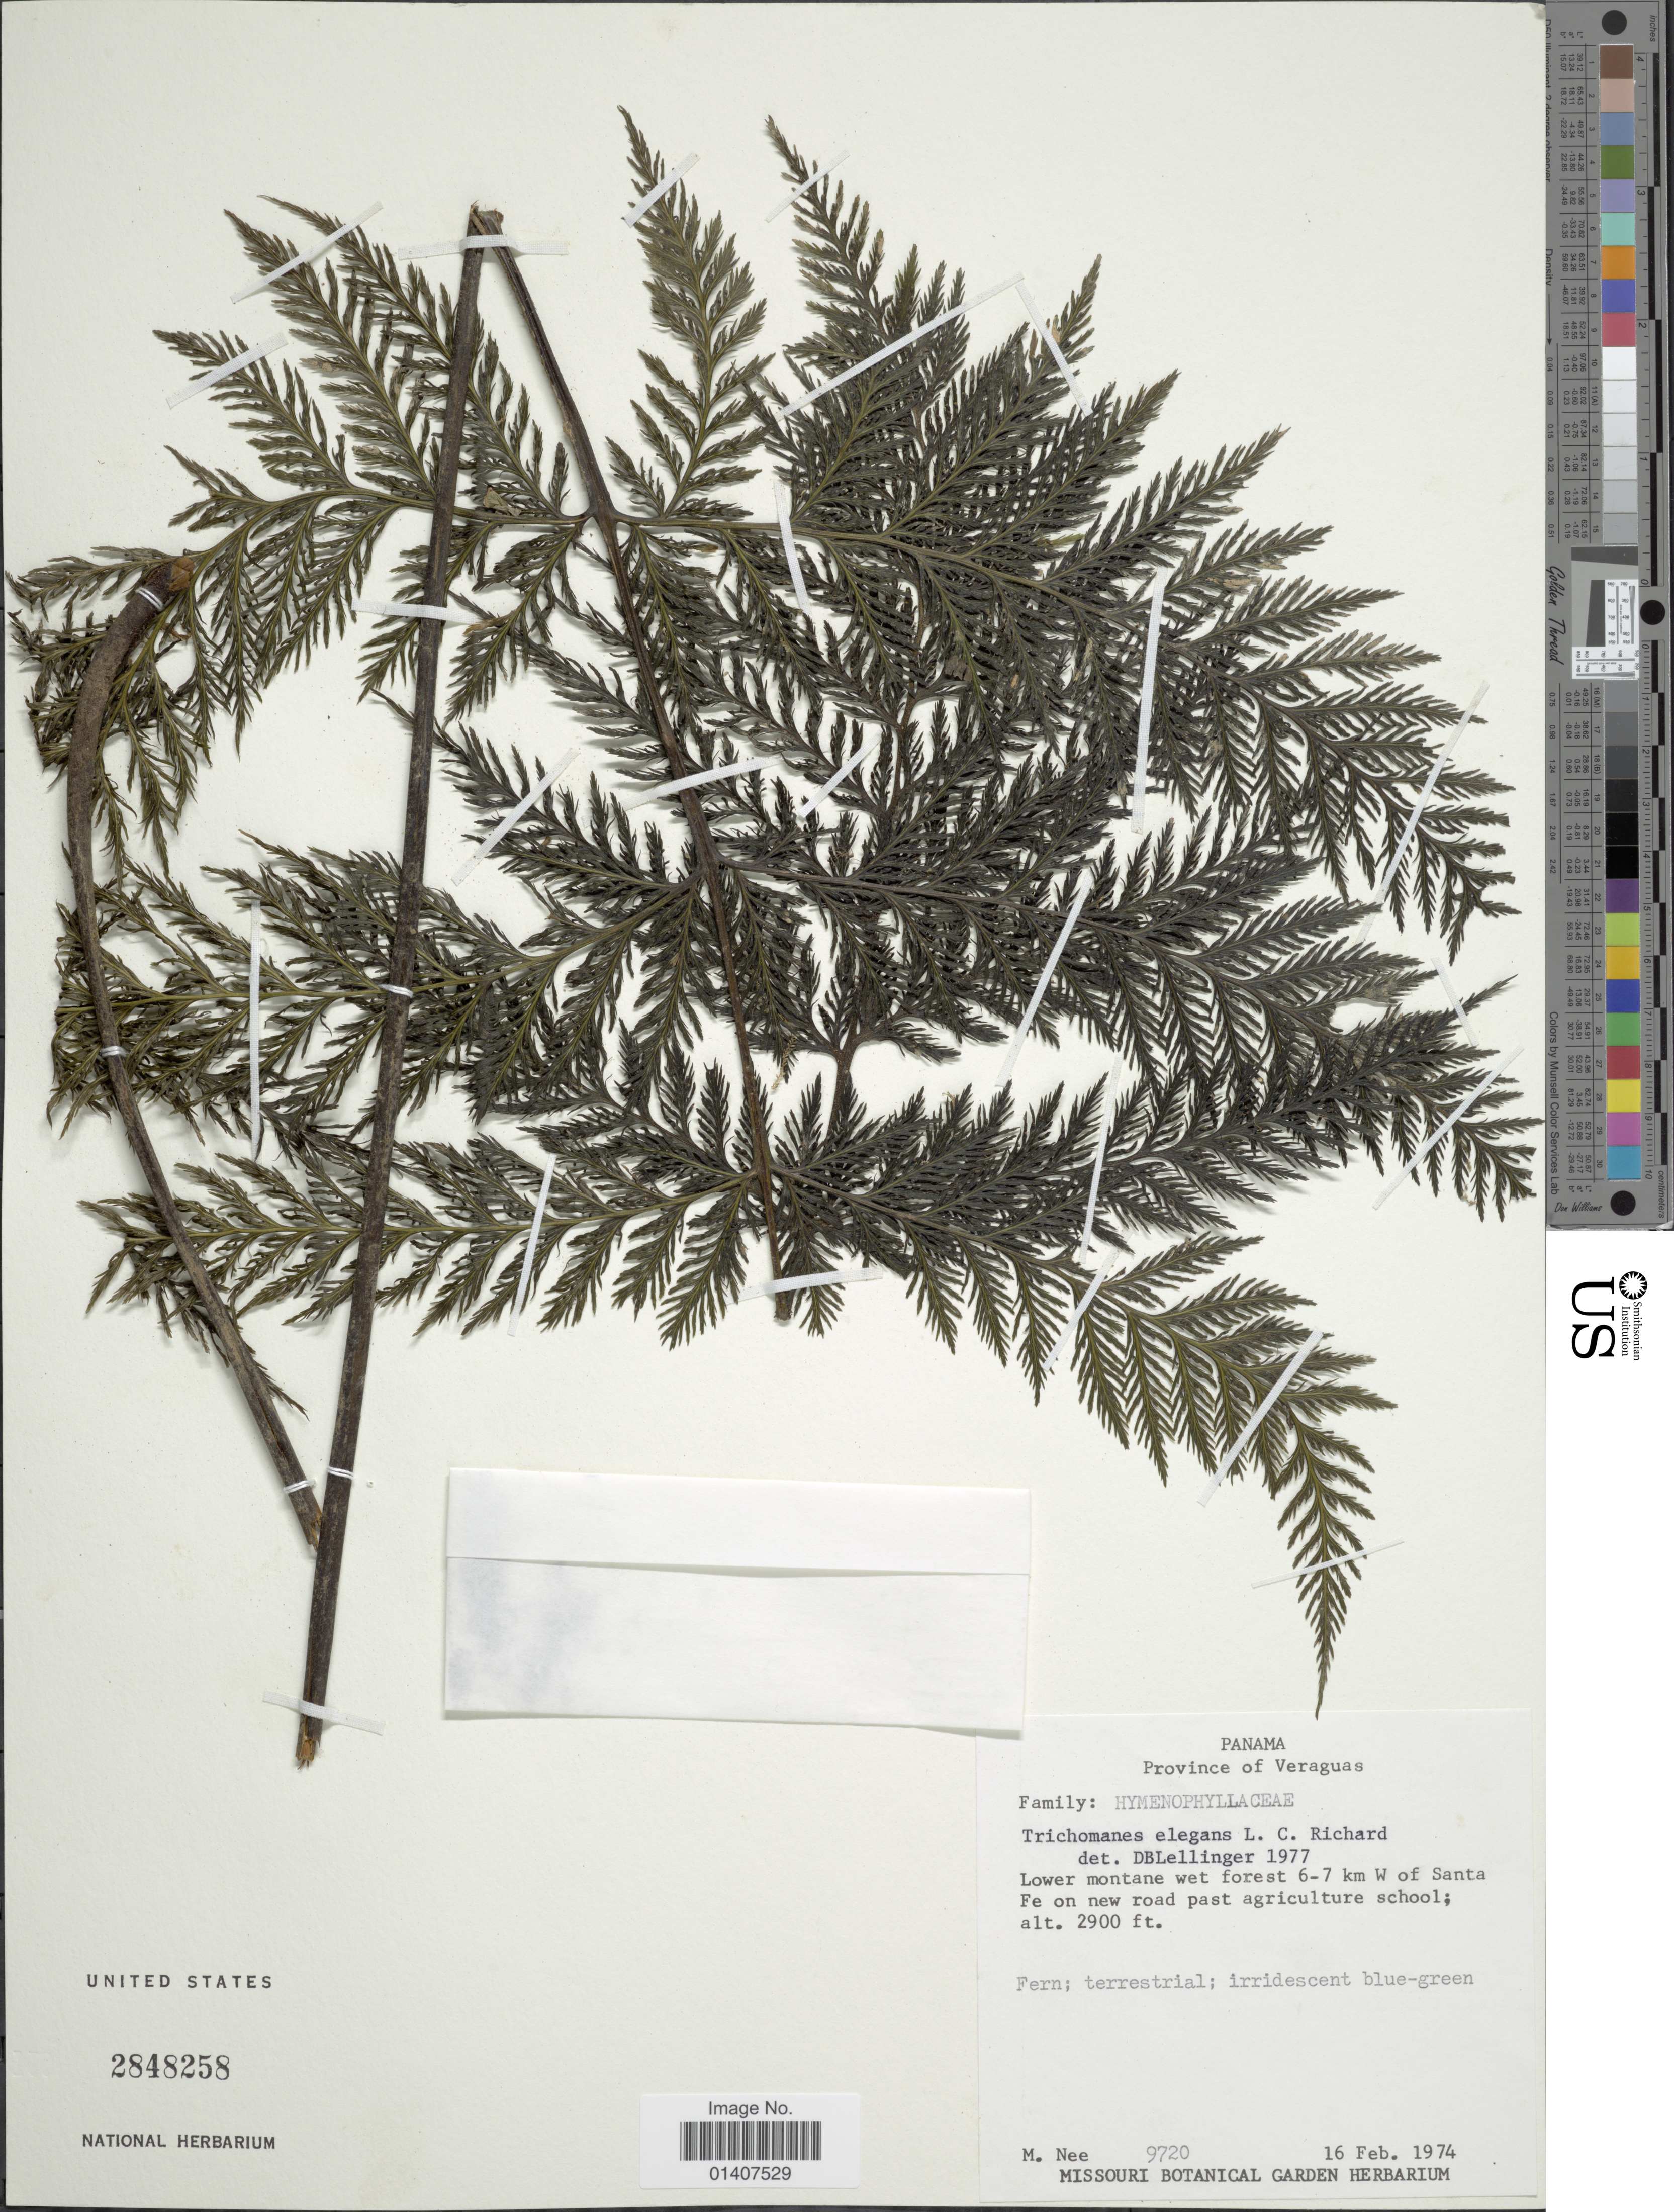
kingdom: Plantae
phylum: Tracheophyta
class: Polypodiopsida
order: Hymenophyllales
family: Hymenophyllaceae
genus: Trichomanes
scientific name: Trichomanes elegans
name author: Rich.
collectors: M. Nee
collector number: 9720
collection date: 1974-02-16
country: Panama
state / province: Veraguas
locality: Province of Veraguas, lower montane wet forest 6-7 km W of Santa Fe on new road pas agriculture school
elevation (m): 884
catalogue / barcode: US 2848258